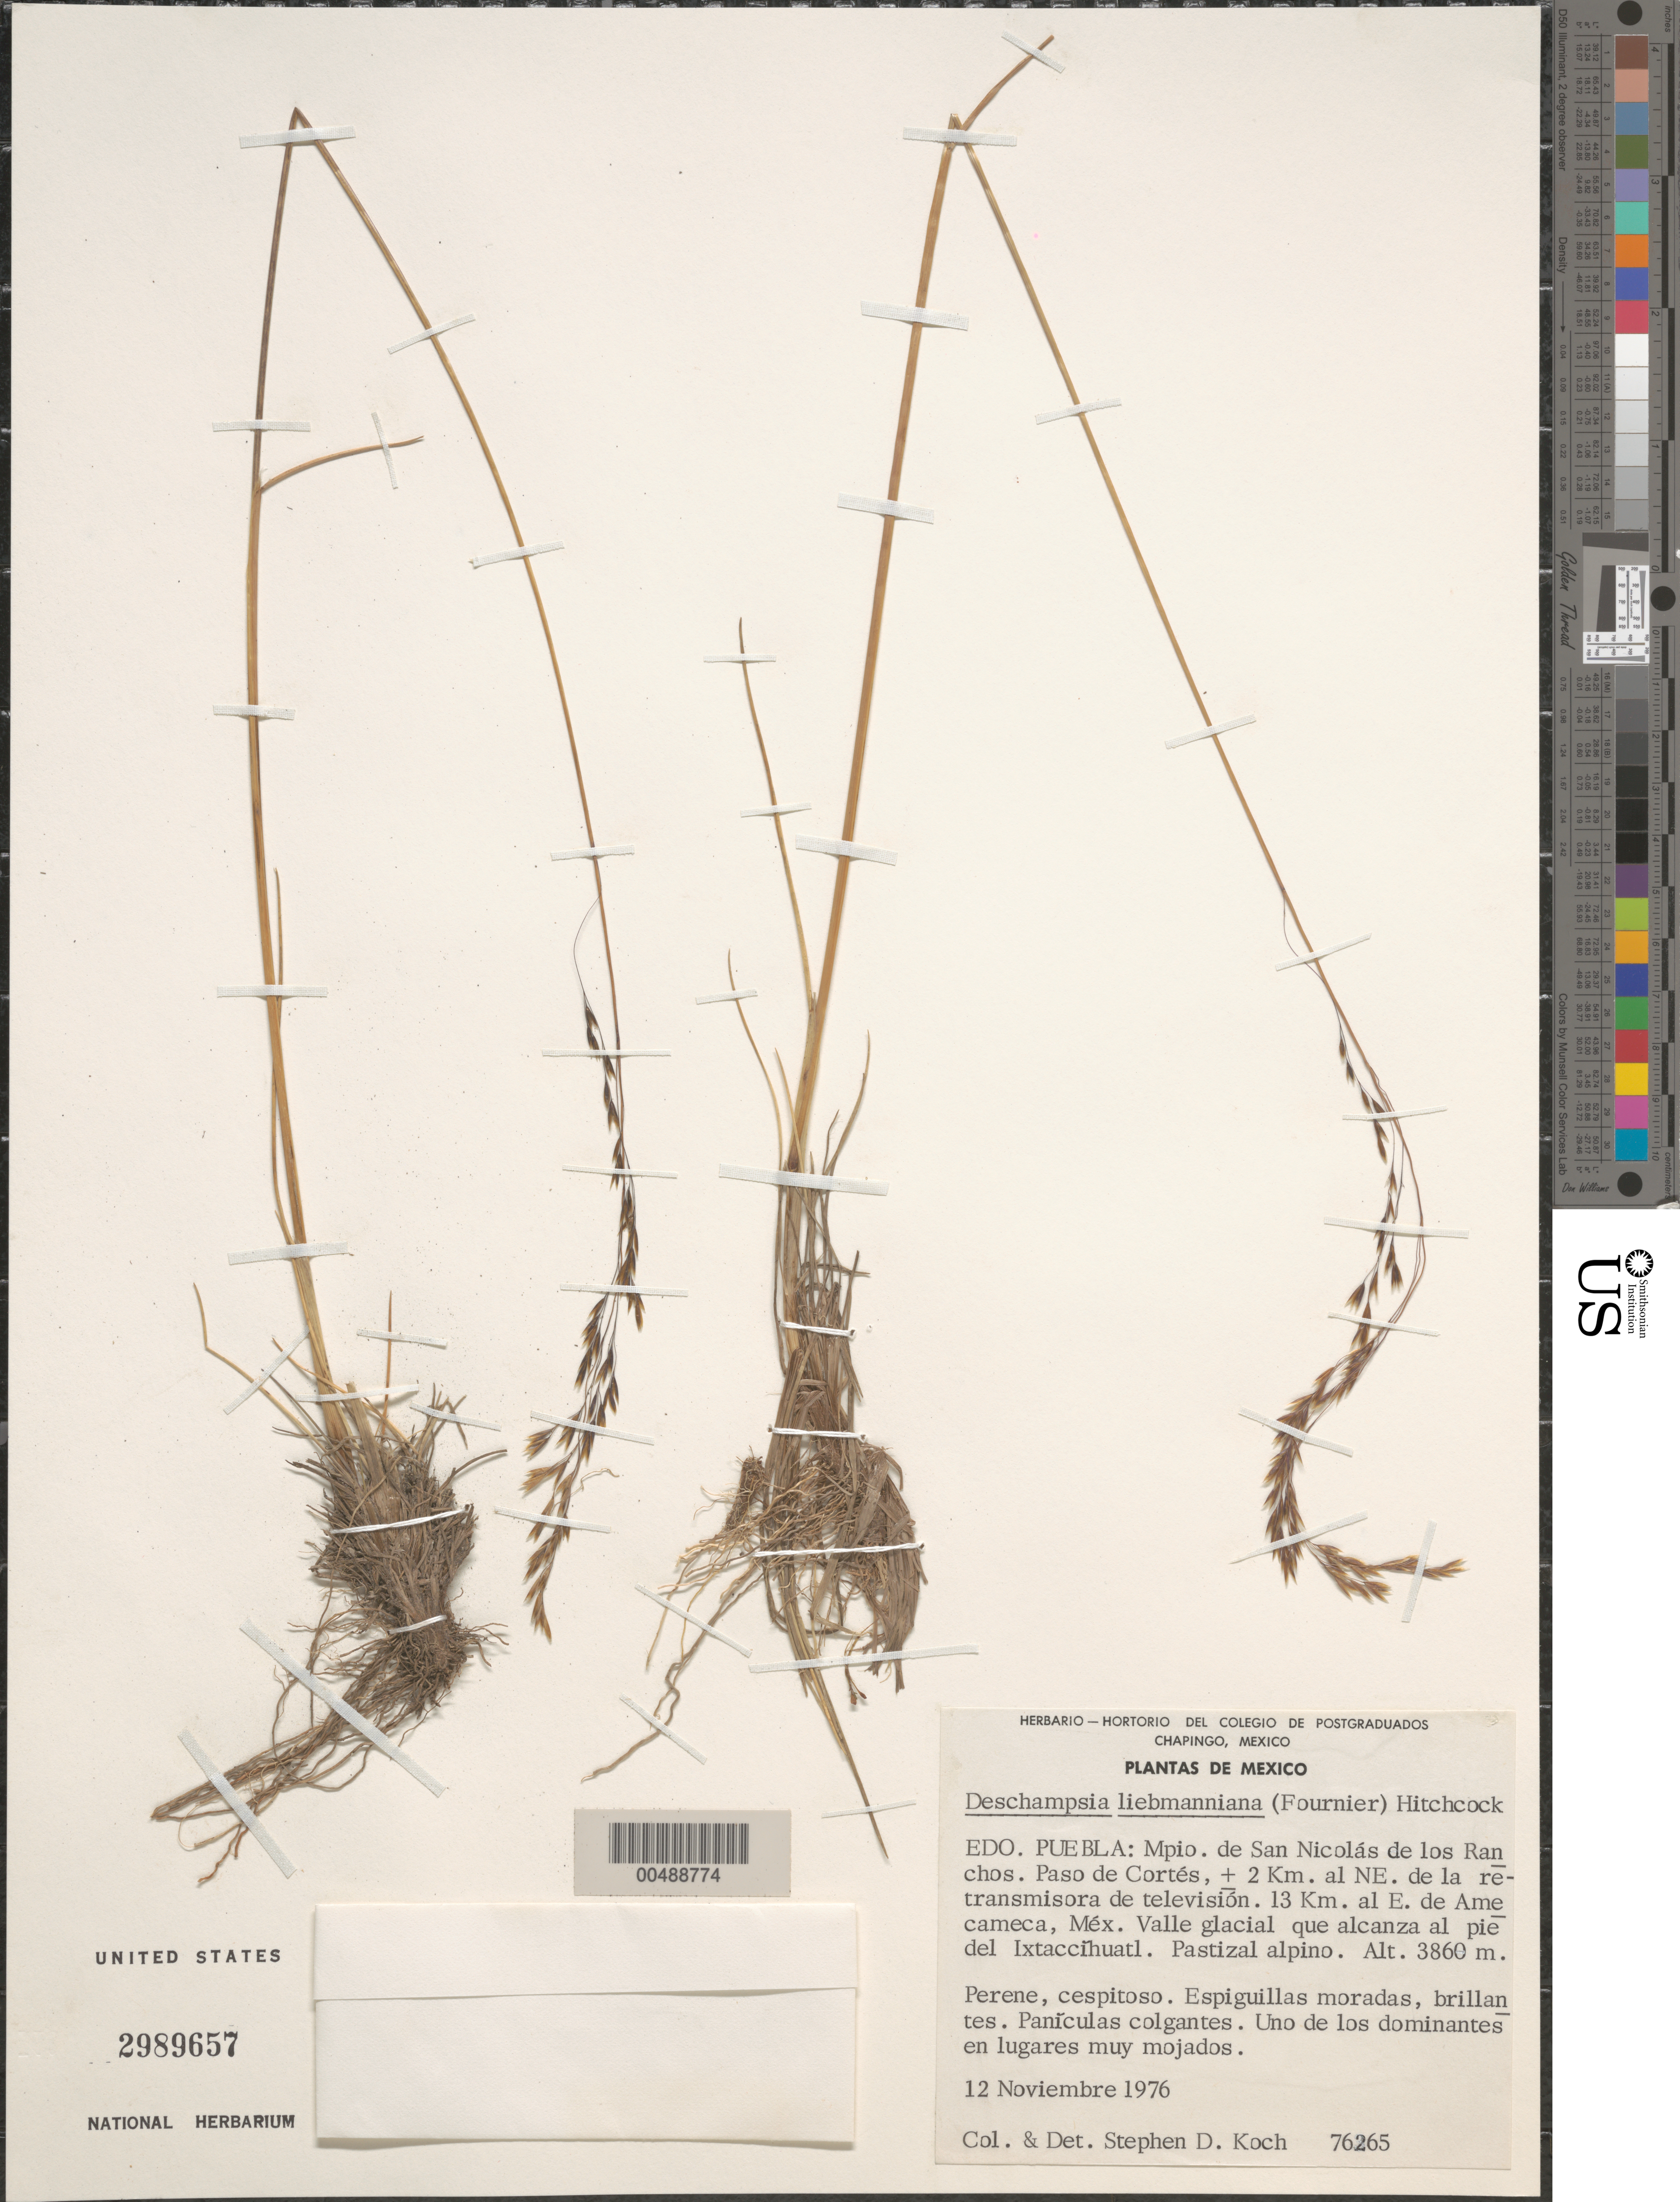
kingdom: Plantae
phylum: Tracheophyta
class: Liliopsida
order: Poales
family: Poaceae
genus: Deschampsia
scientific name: Deschampsia liebmanniana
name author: (E. Fourn.) Hitchc.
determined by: Koch, S. D.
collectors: S. D. Koch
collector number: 76265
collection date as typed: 12 Nov 1976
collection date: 1976-11-12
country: Mexico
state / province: Puebla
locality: San Nicolas de los Ranchos Mun., Paso de Cortés, 13 km E of Amecameca, Mex., valle glacial que alcanza al pie del Ixtaccihuatl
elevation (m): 3860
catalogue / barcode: US 2989657